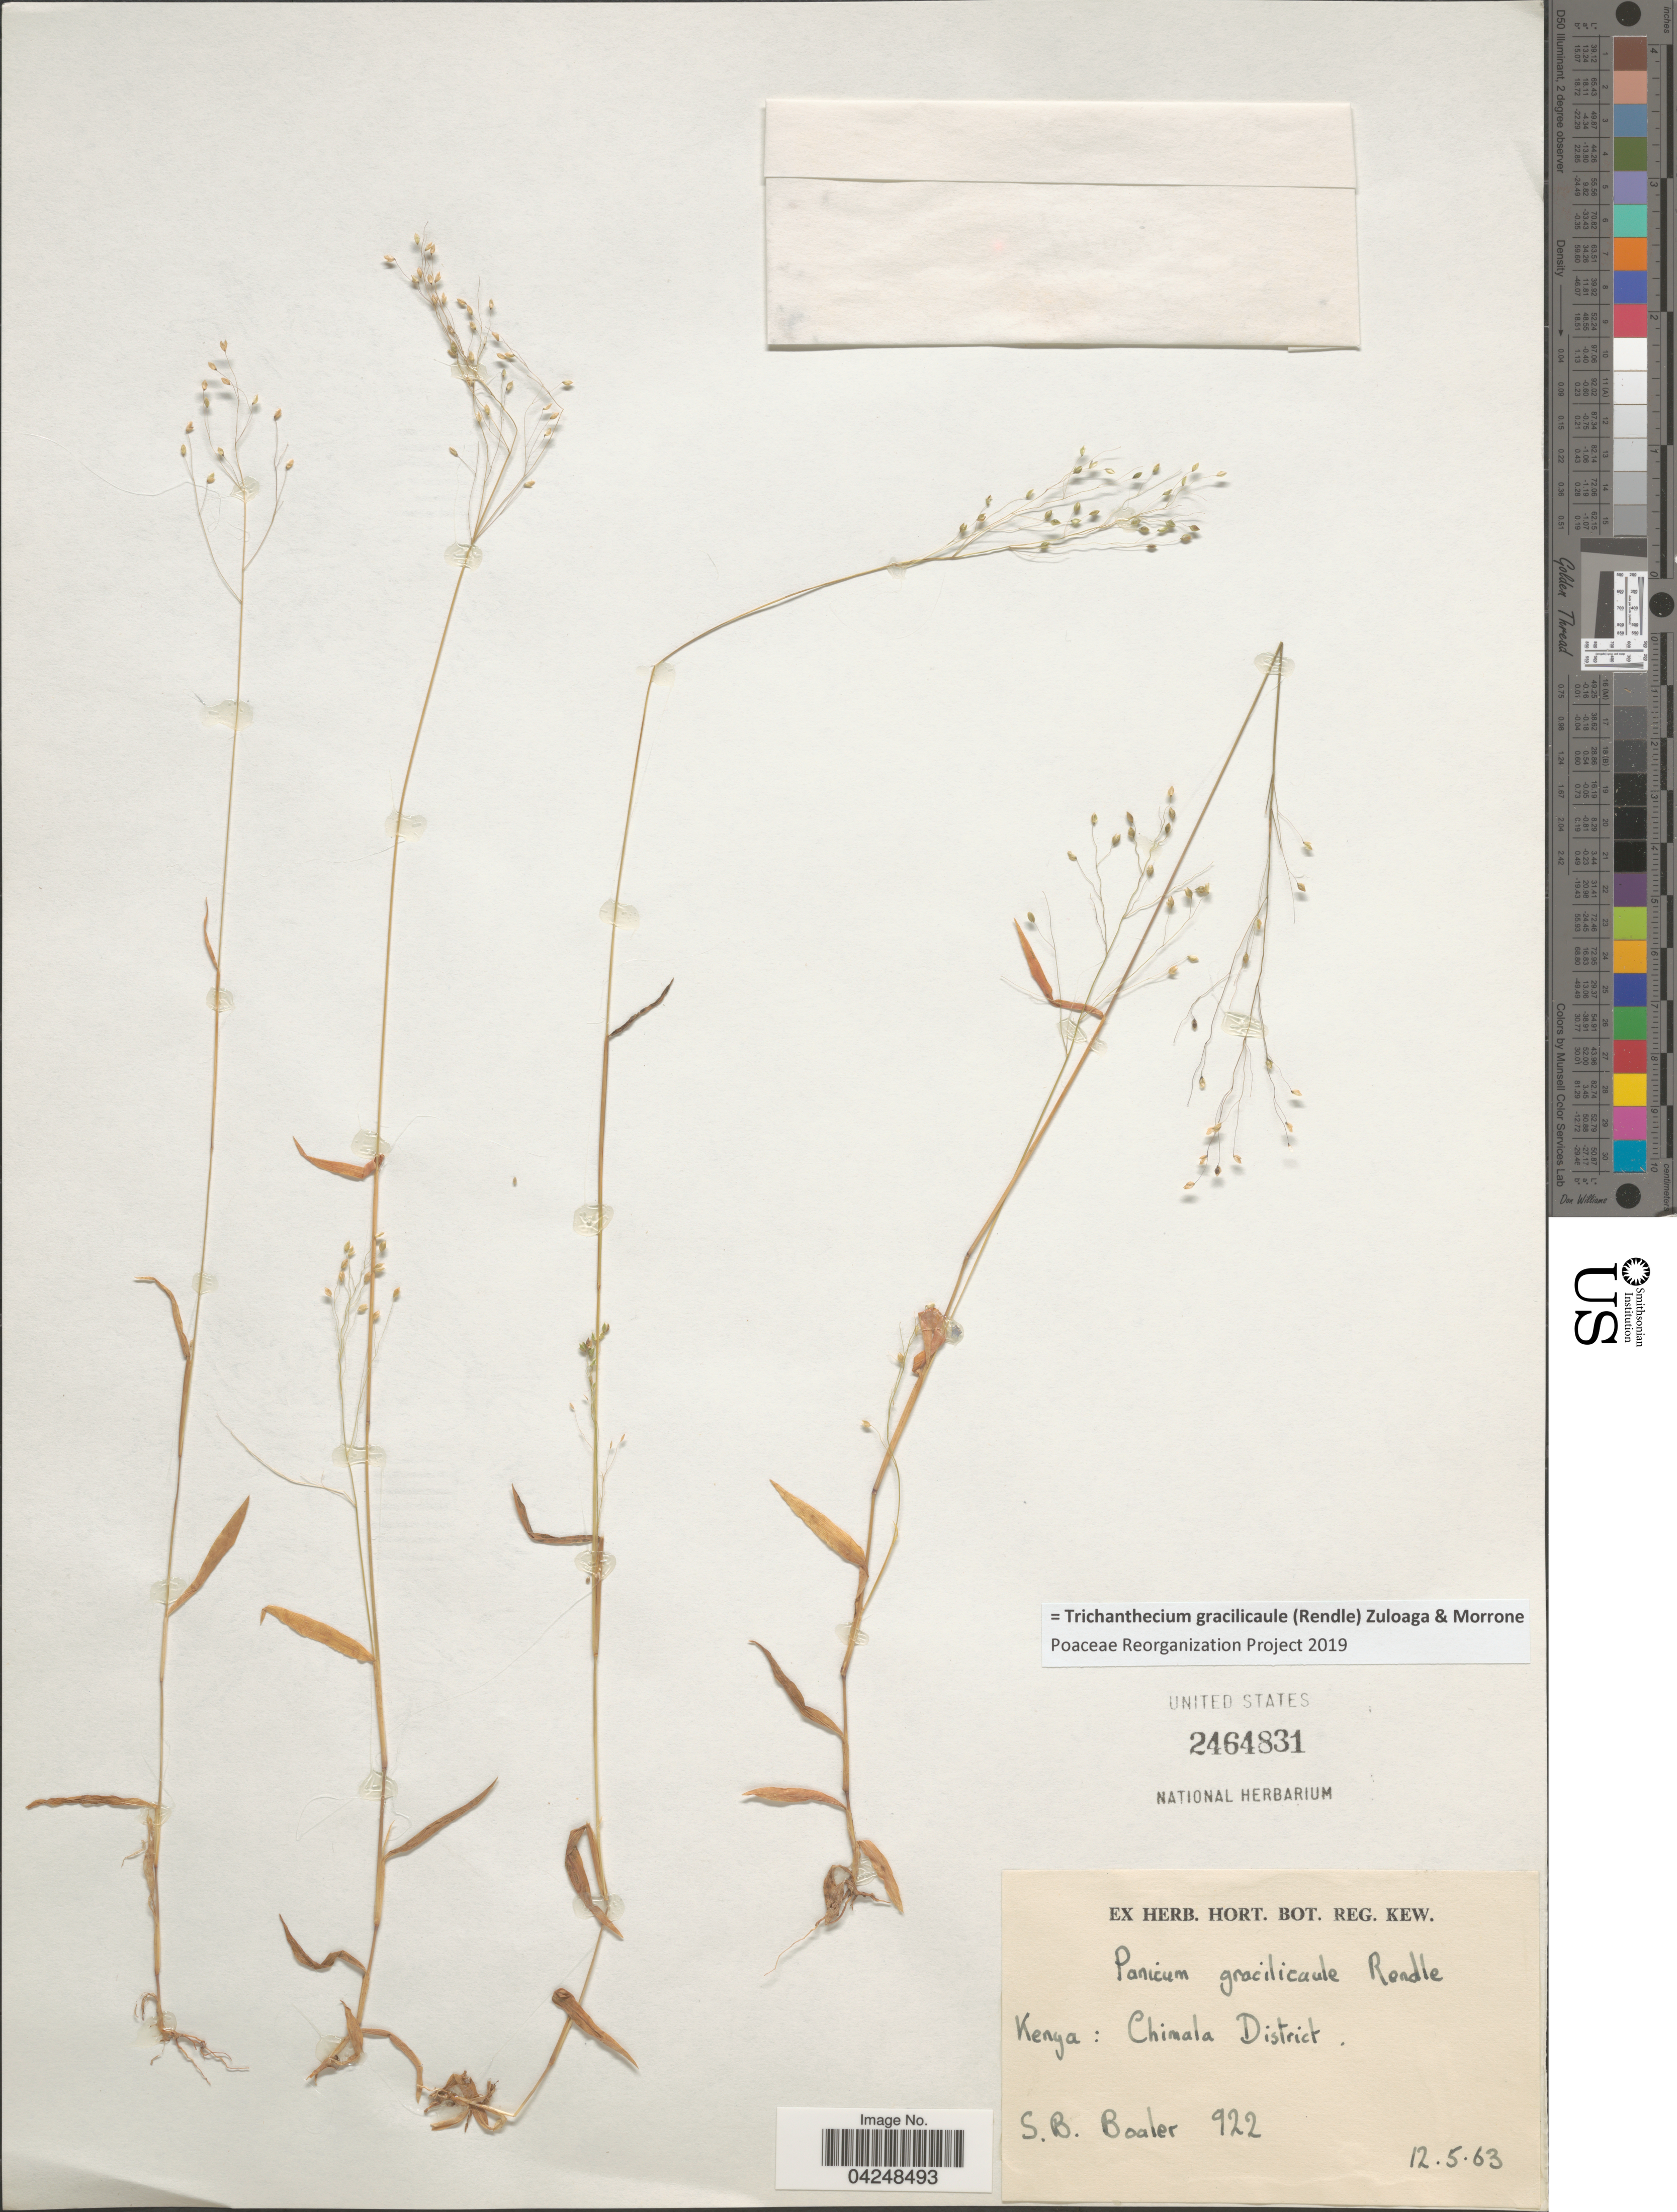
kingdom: Plantae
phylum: Tracheophyta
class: Liliopsida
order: Poales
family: Poaceae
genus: Trichanthecium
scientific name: Trichanthecium gracilicaule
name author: (Rendle) Zuloaga & Morrone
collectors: -. Boaler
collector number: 922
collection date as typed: Transcribed d/m/y: 12/5/63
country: Kenya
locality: Chimala District.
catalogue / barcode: US 2464831